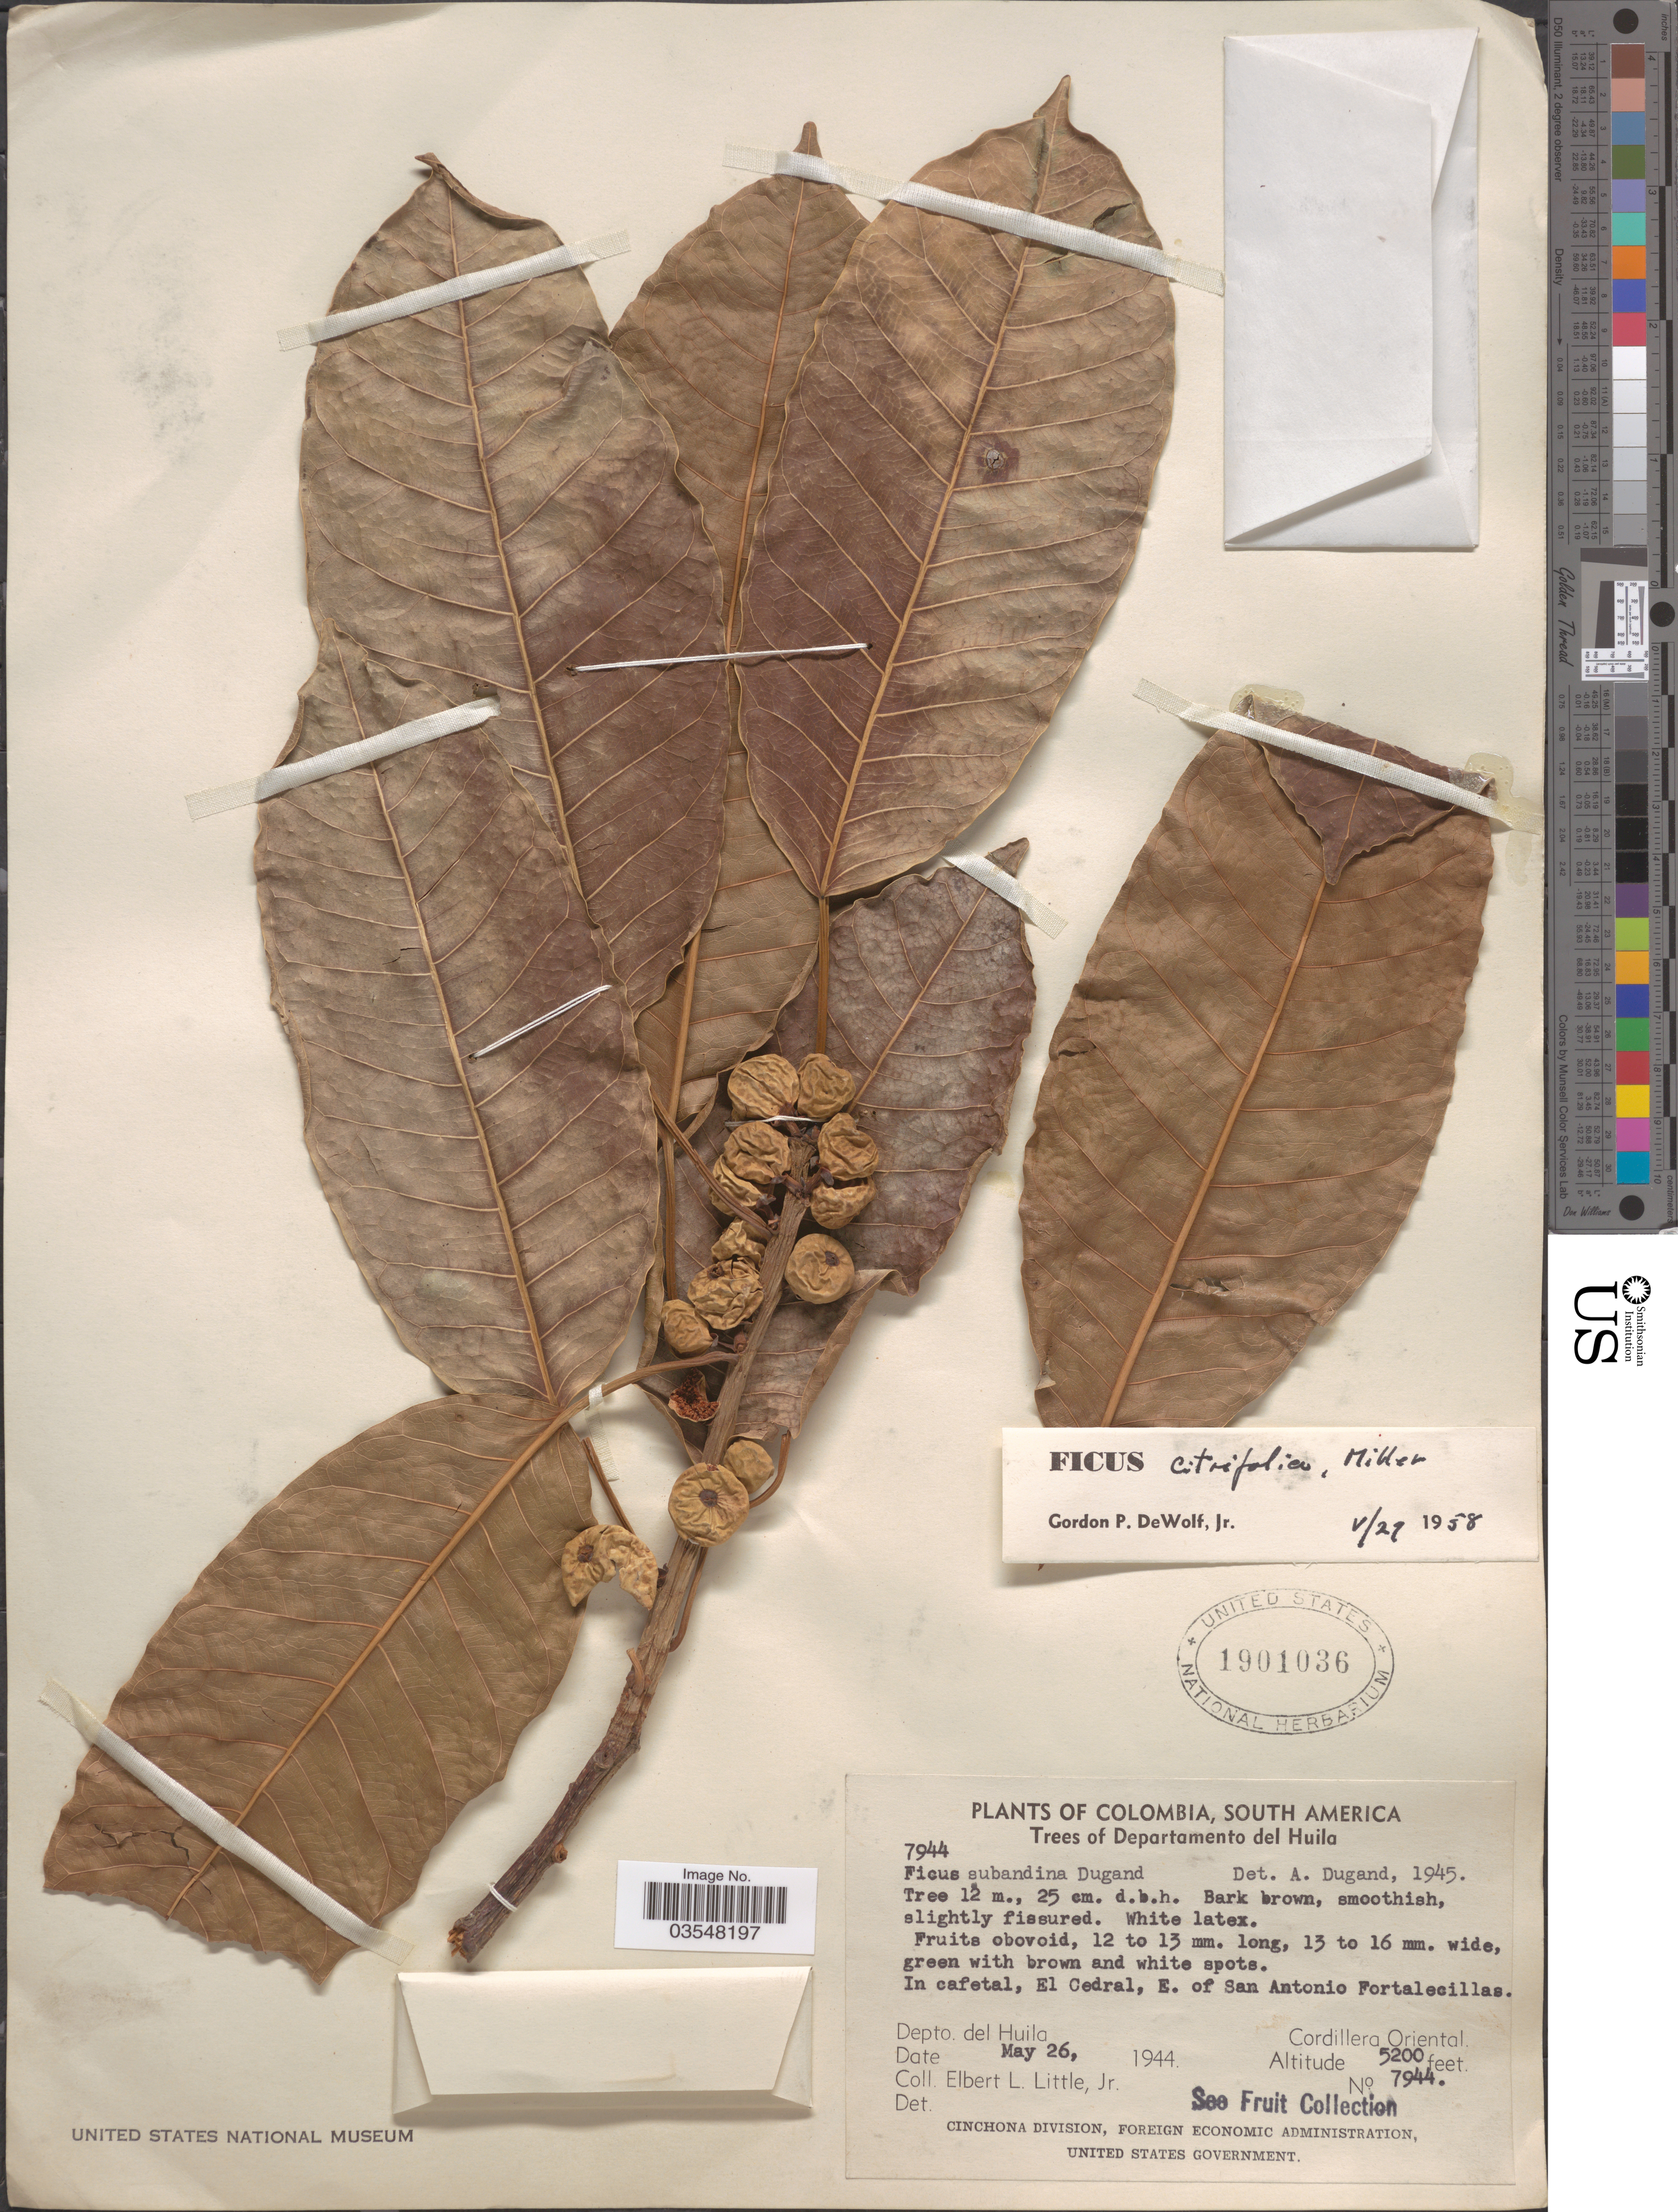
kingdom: Plantae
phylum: Tracheophyta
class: Magnoliopsida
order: Rosales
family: Moraceae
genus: Ficus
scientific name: Ficus guaranitica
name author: Chodat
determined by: Cardoso Pederneiras, L.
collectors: E. L. Little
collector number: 7944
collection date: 1944-05-26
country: Colombia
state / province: Huila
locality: Departamento del Huila. In cafetal, El Cedral, E. of San Antonio Fortalecillas. Cordillera Oriental.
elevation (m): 1585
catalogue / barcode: US 1901036